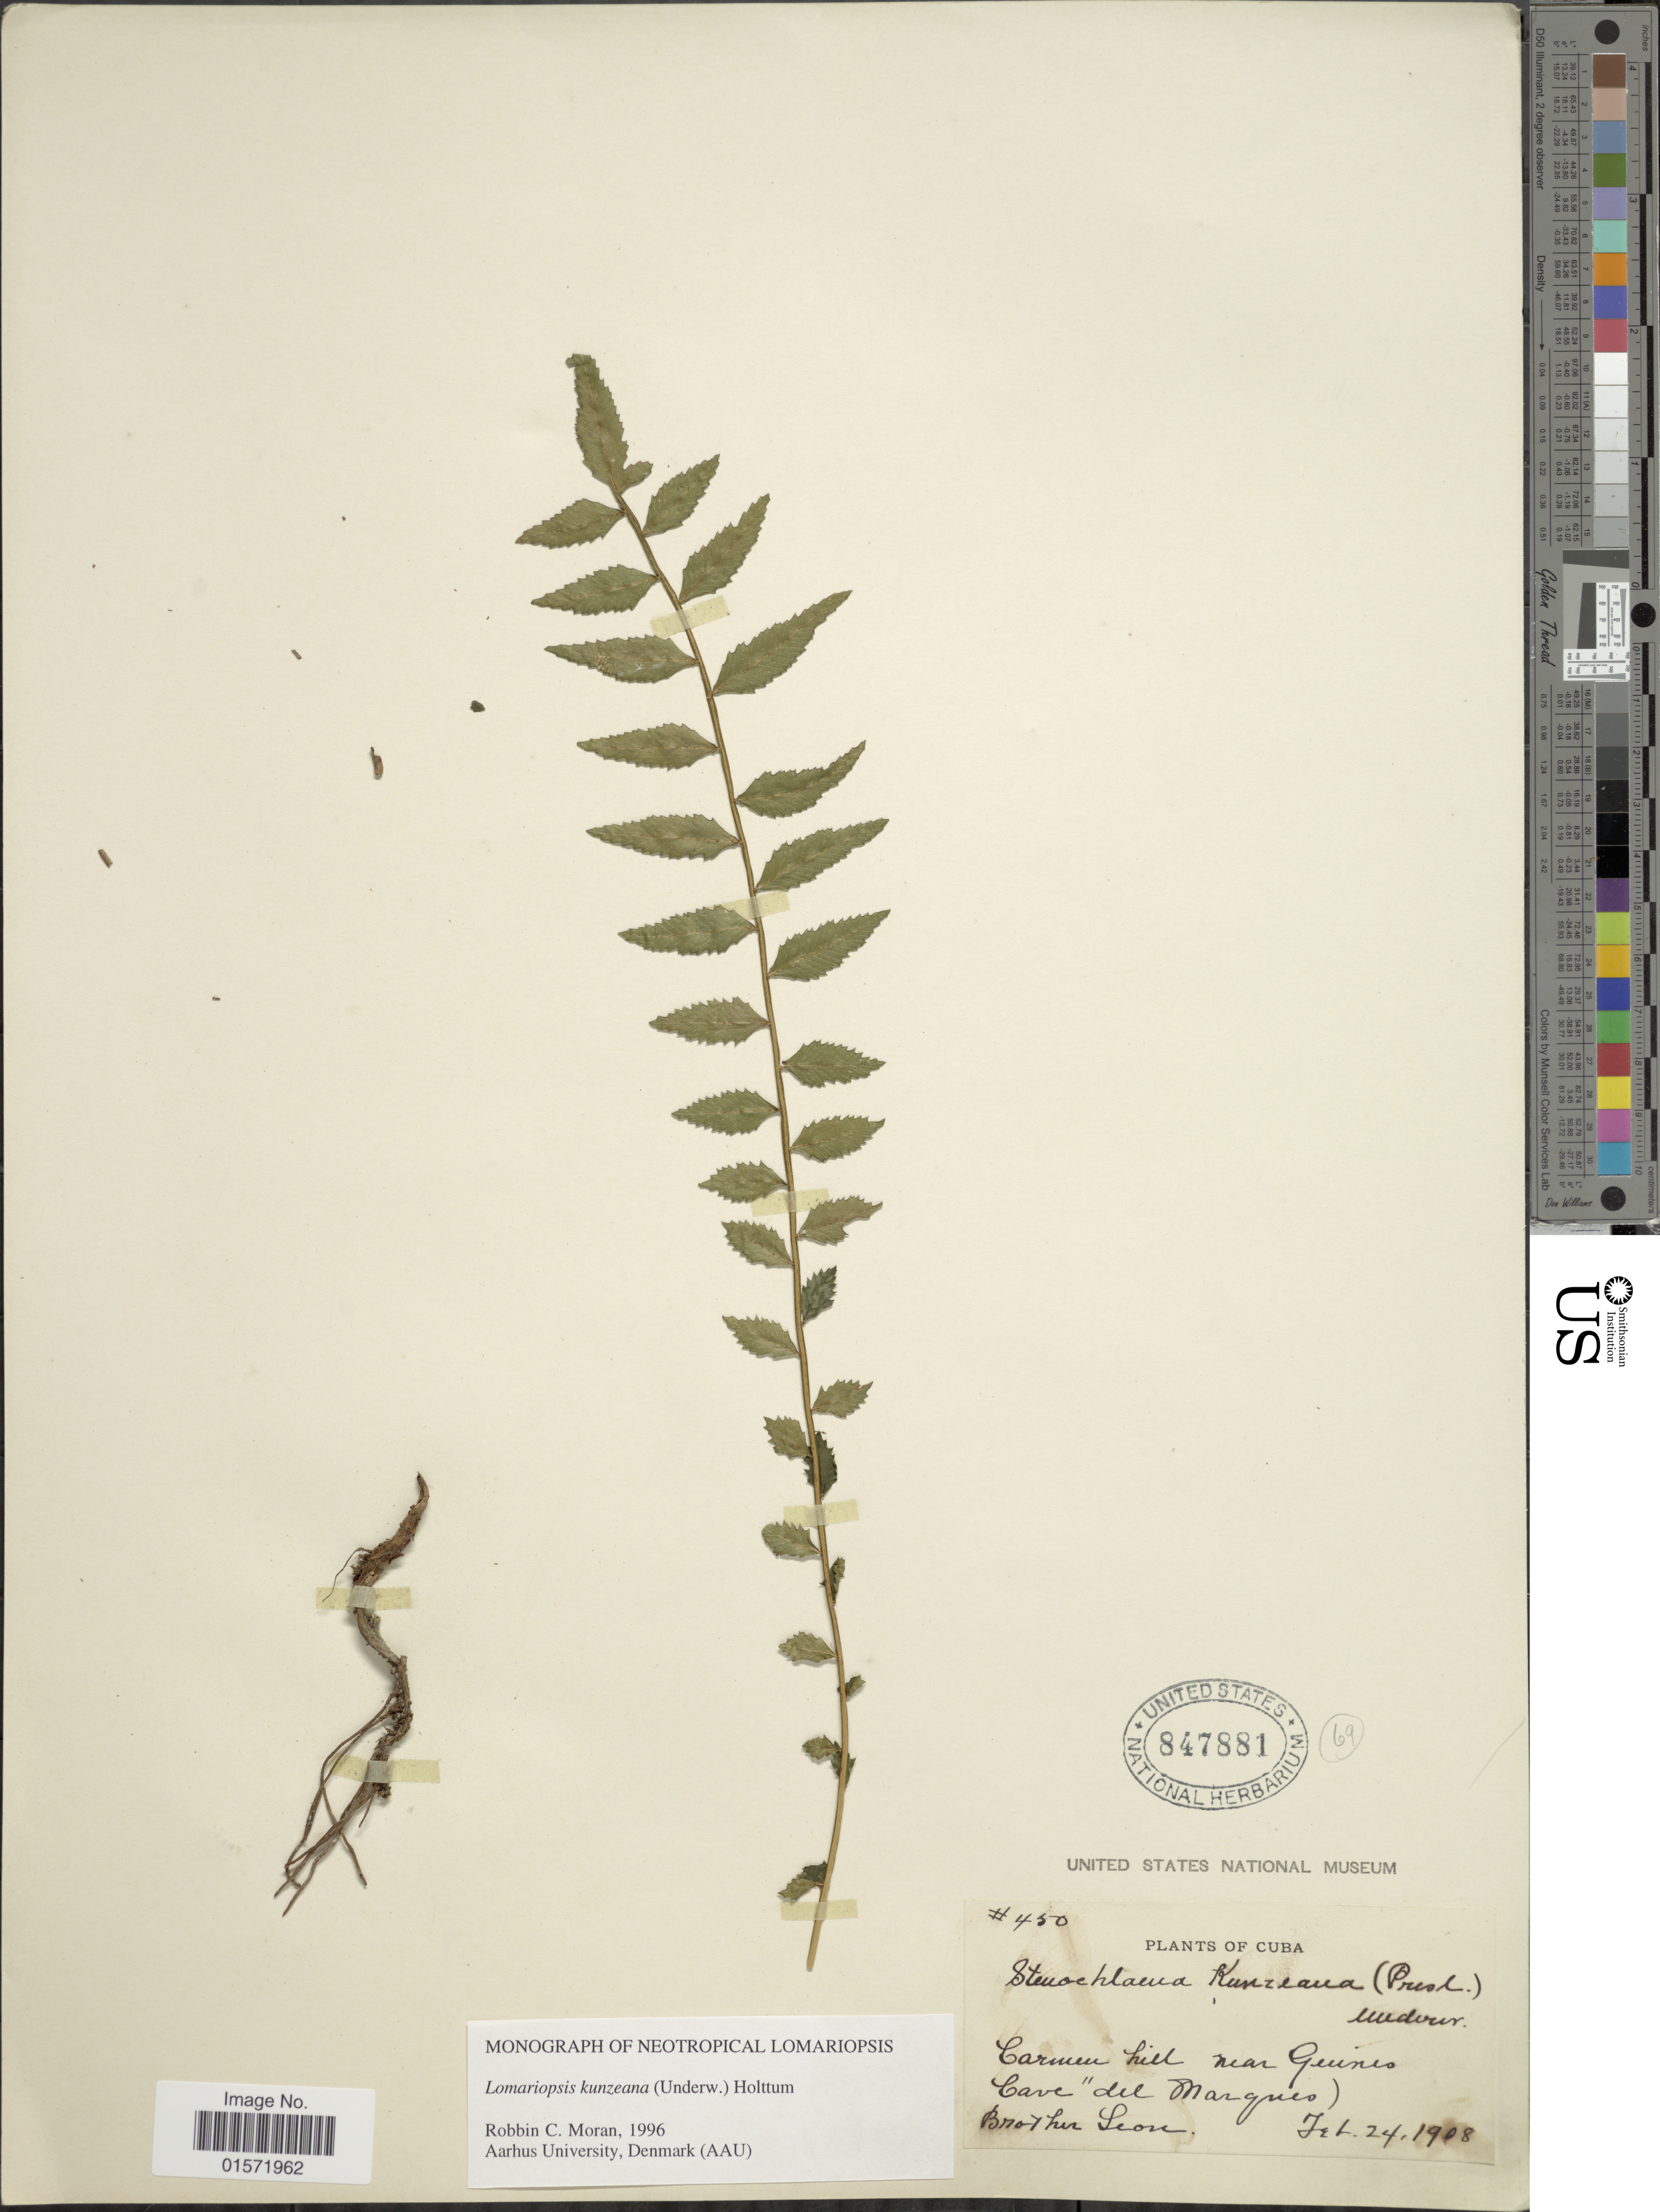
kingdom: Plantae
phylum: Tracheophyta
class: Polypodiopsida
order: Polypodiales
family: Lomariopsidaceae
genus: Lomariopsis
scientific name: Lomariopsis kunzeana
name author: (Underw.) Holttum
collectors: F. Leon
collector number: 450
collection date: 1908-02-24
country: Cuba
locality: Carmen hill near Guines, Cave del Margues)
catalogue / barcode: US 847881